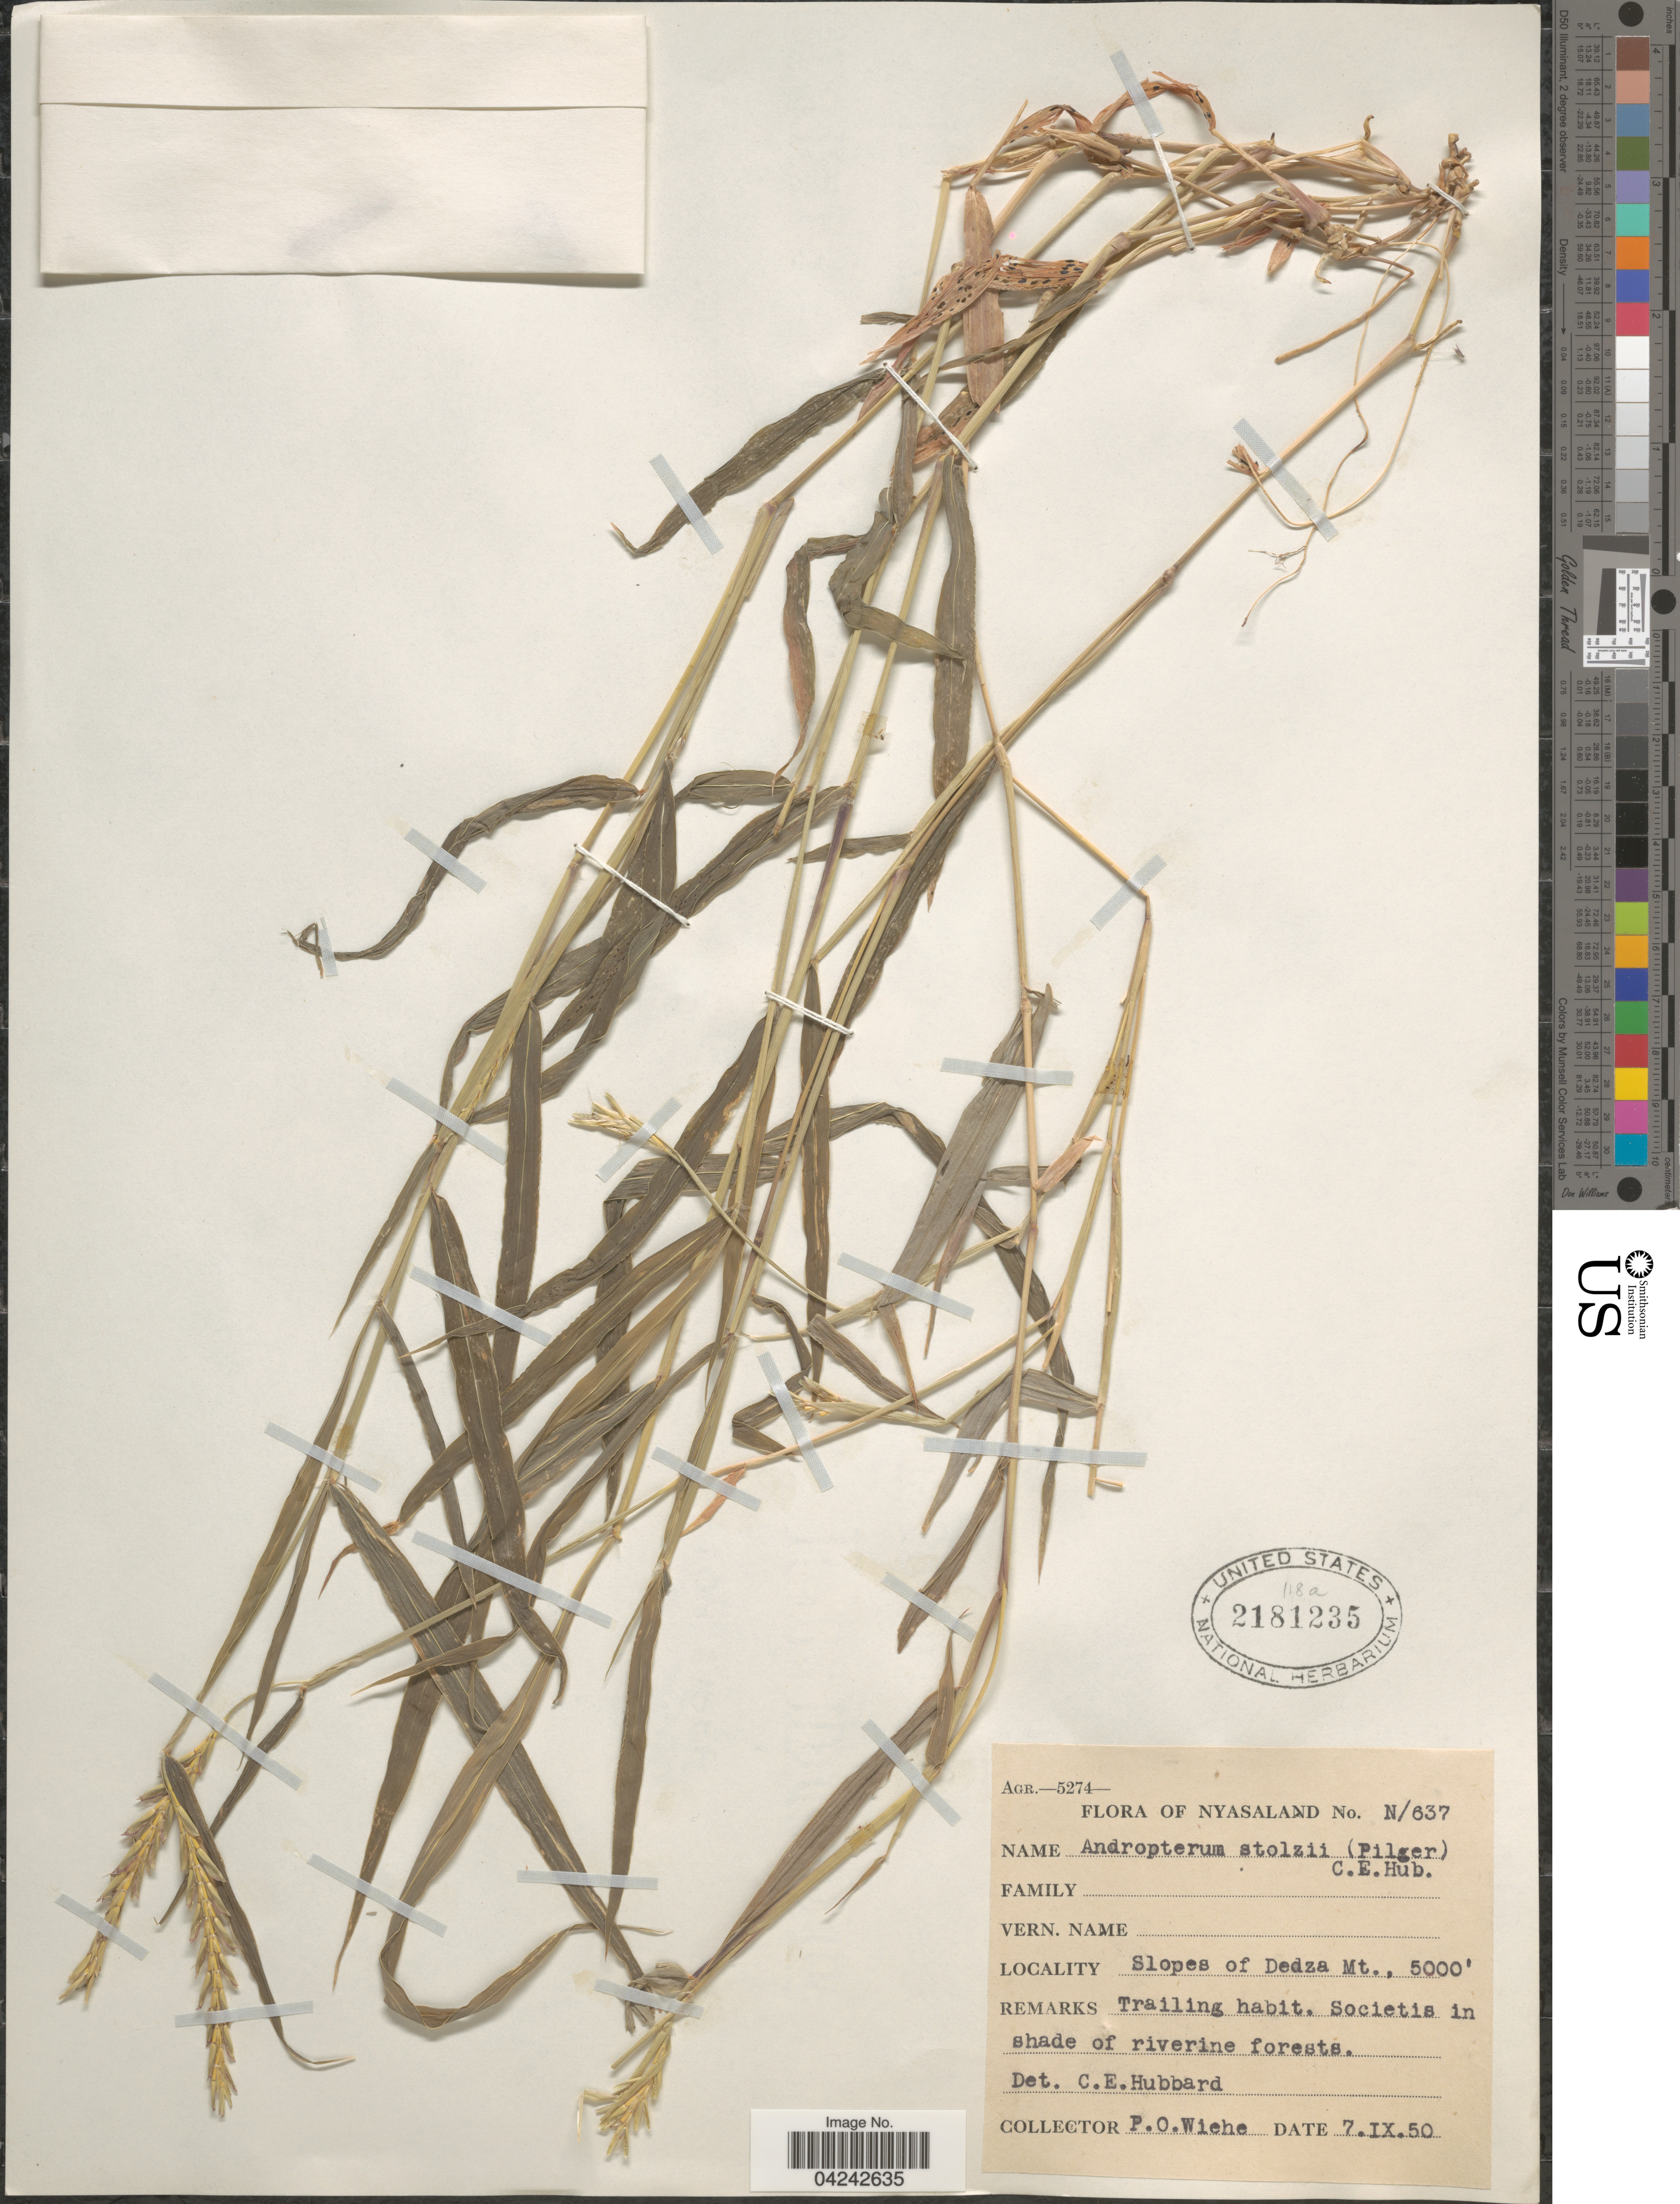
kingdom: Plantae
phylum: Tracheophyta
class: Liliopsida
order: Poales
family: Poaceae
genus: Andropterum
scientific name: Andropterum stolzii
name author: (Pilg.) C.E. Hubb.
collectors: P. Wiehe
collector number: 637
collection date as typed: Transcribed d/m/y: 7/9/50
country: Malawi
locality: Nyasaland. Slopes of Dedza Mt.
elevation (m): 1524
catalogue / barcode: US 2181235